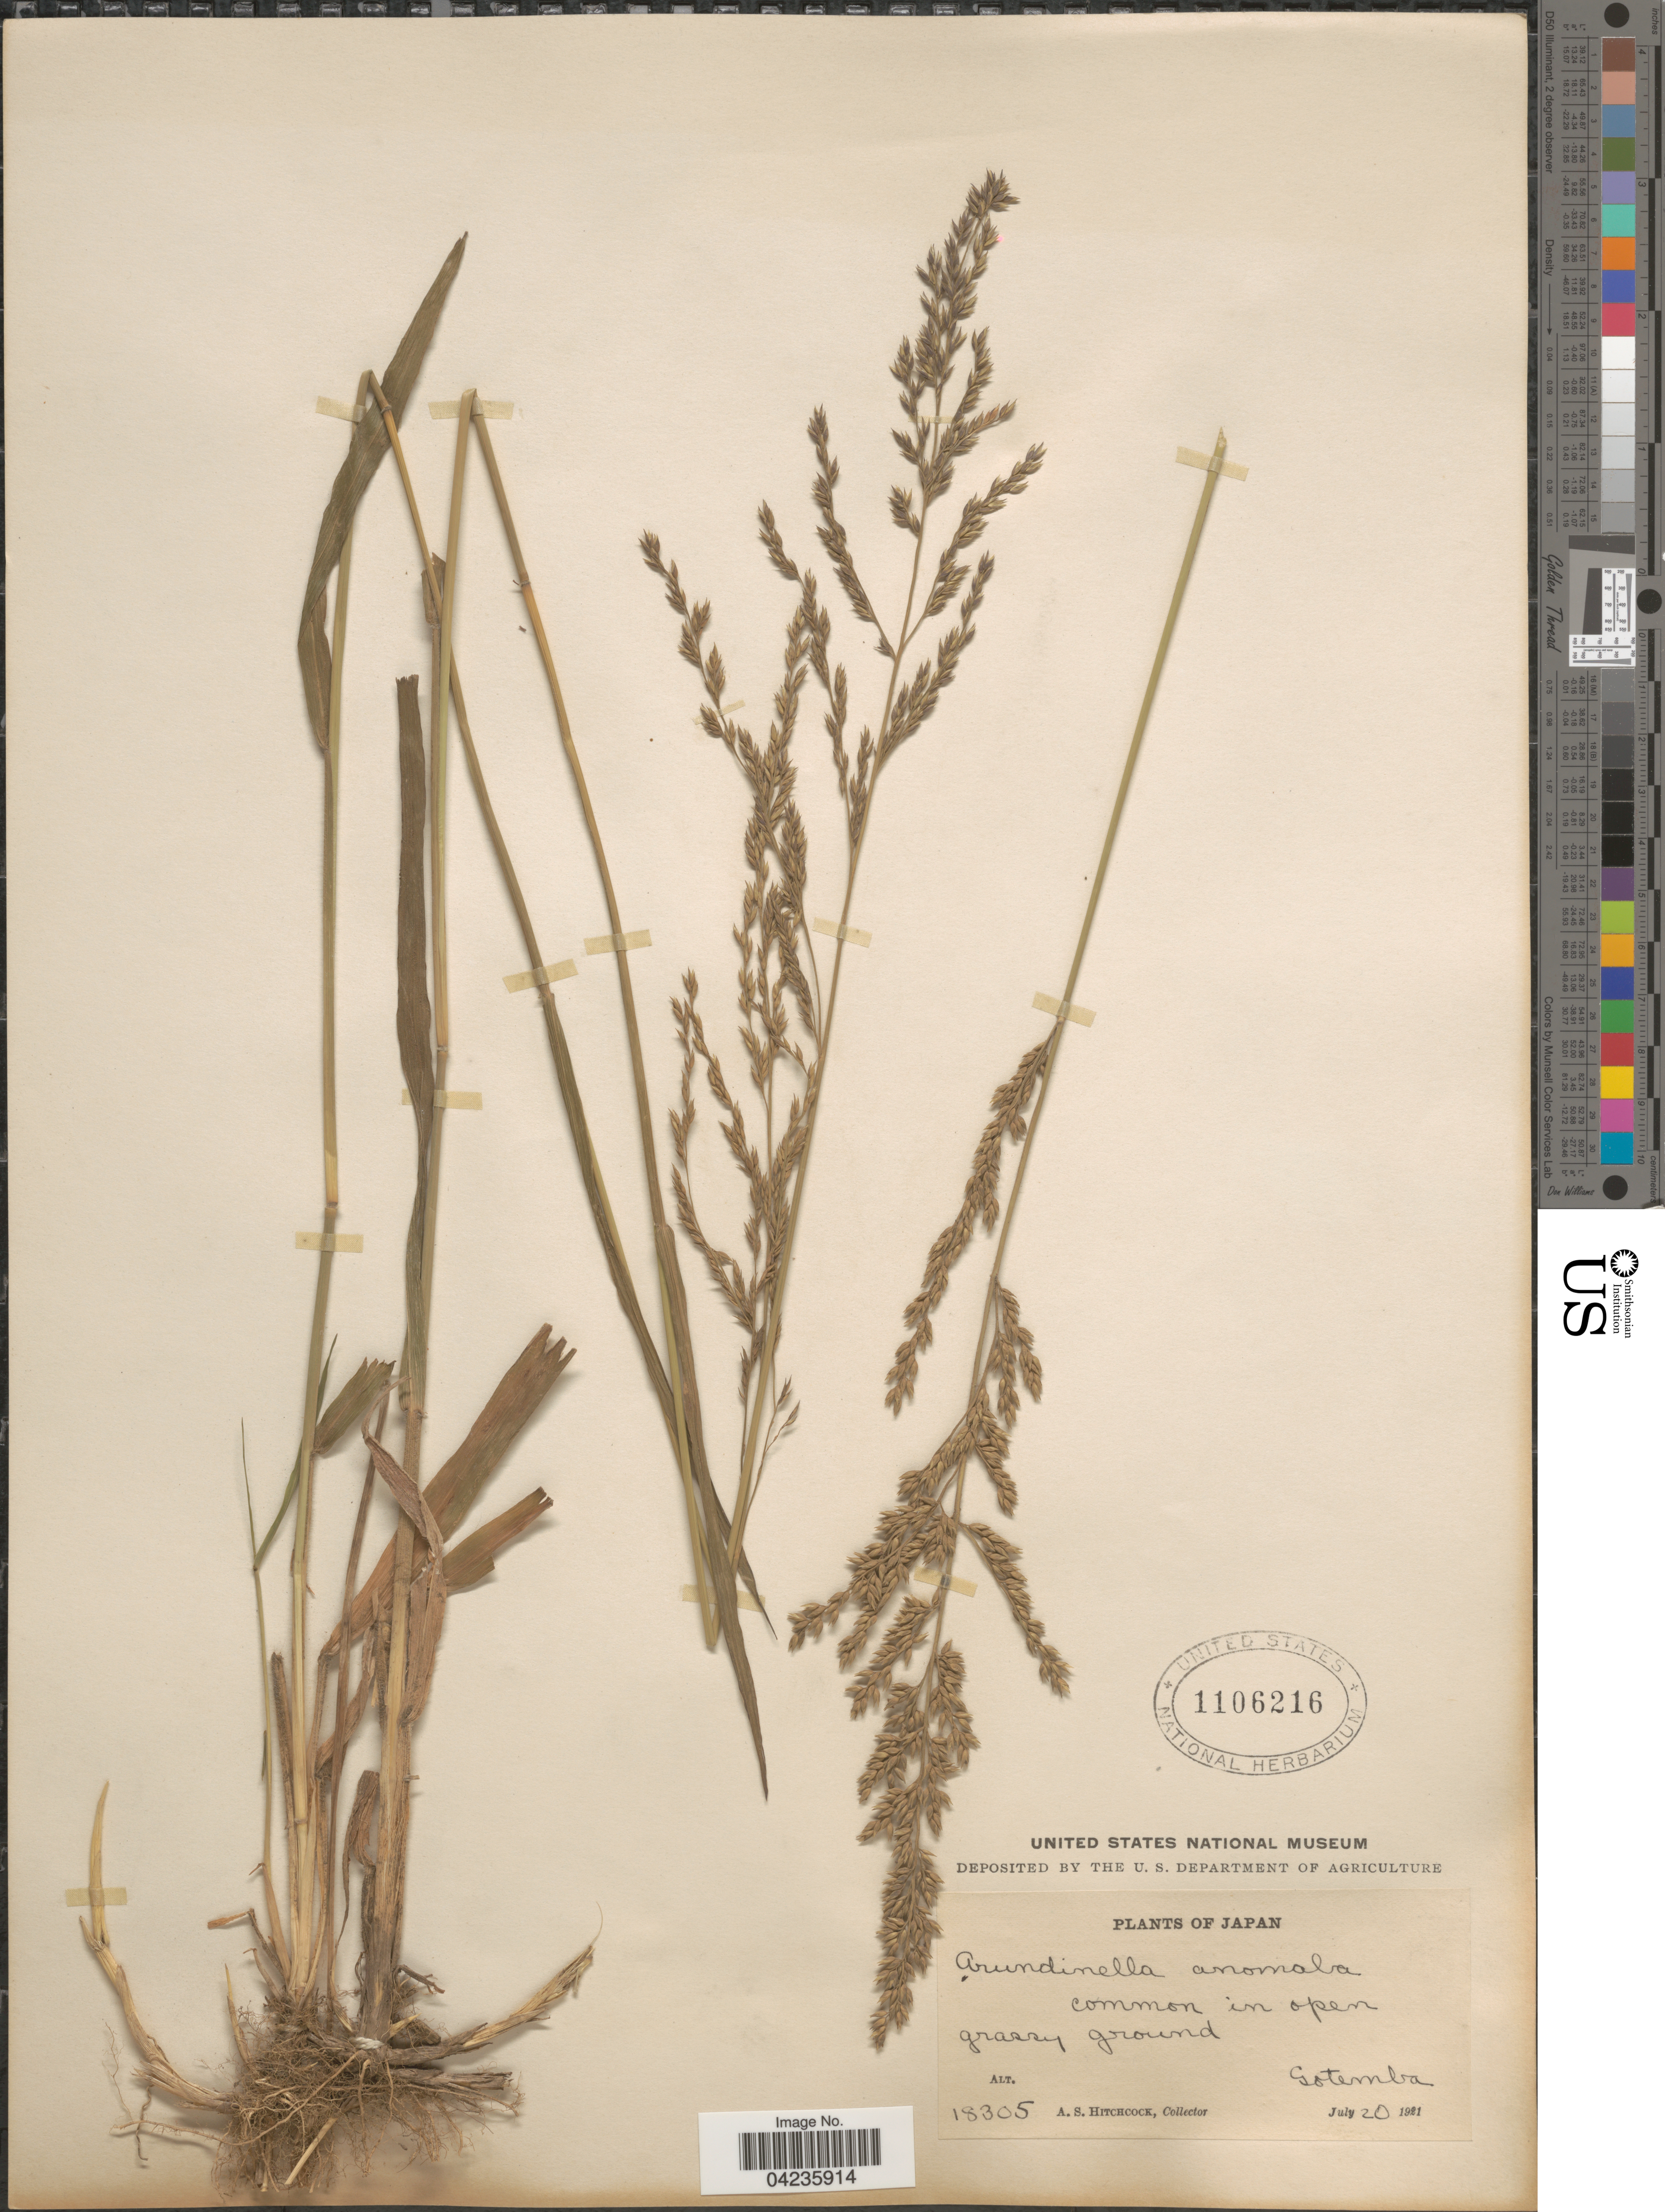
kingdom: Plantae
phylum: Tracheophyta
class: Liliopsida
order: Poales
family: Poaceae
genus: Arundinella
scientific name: Arundinella hirta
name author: (Thunb.) Tanaka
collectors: A. S. Hitchcock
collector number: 18305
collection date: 1921-07-20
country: Japan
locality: Gotemba.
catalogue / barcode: US 1106216